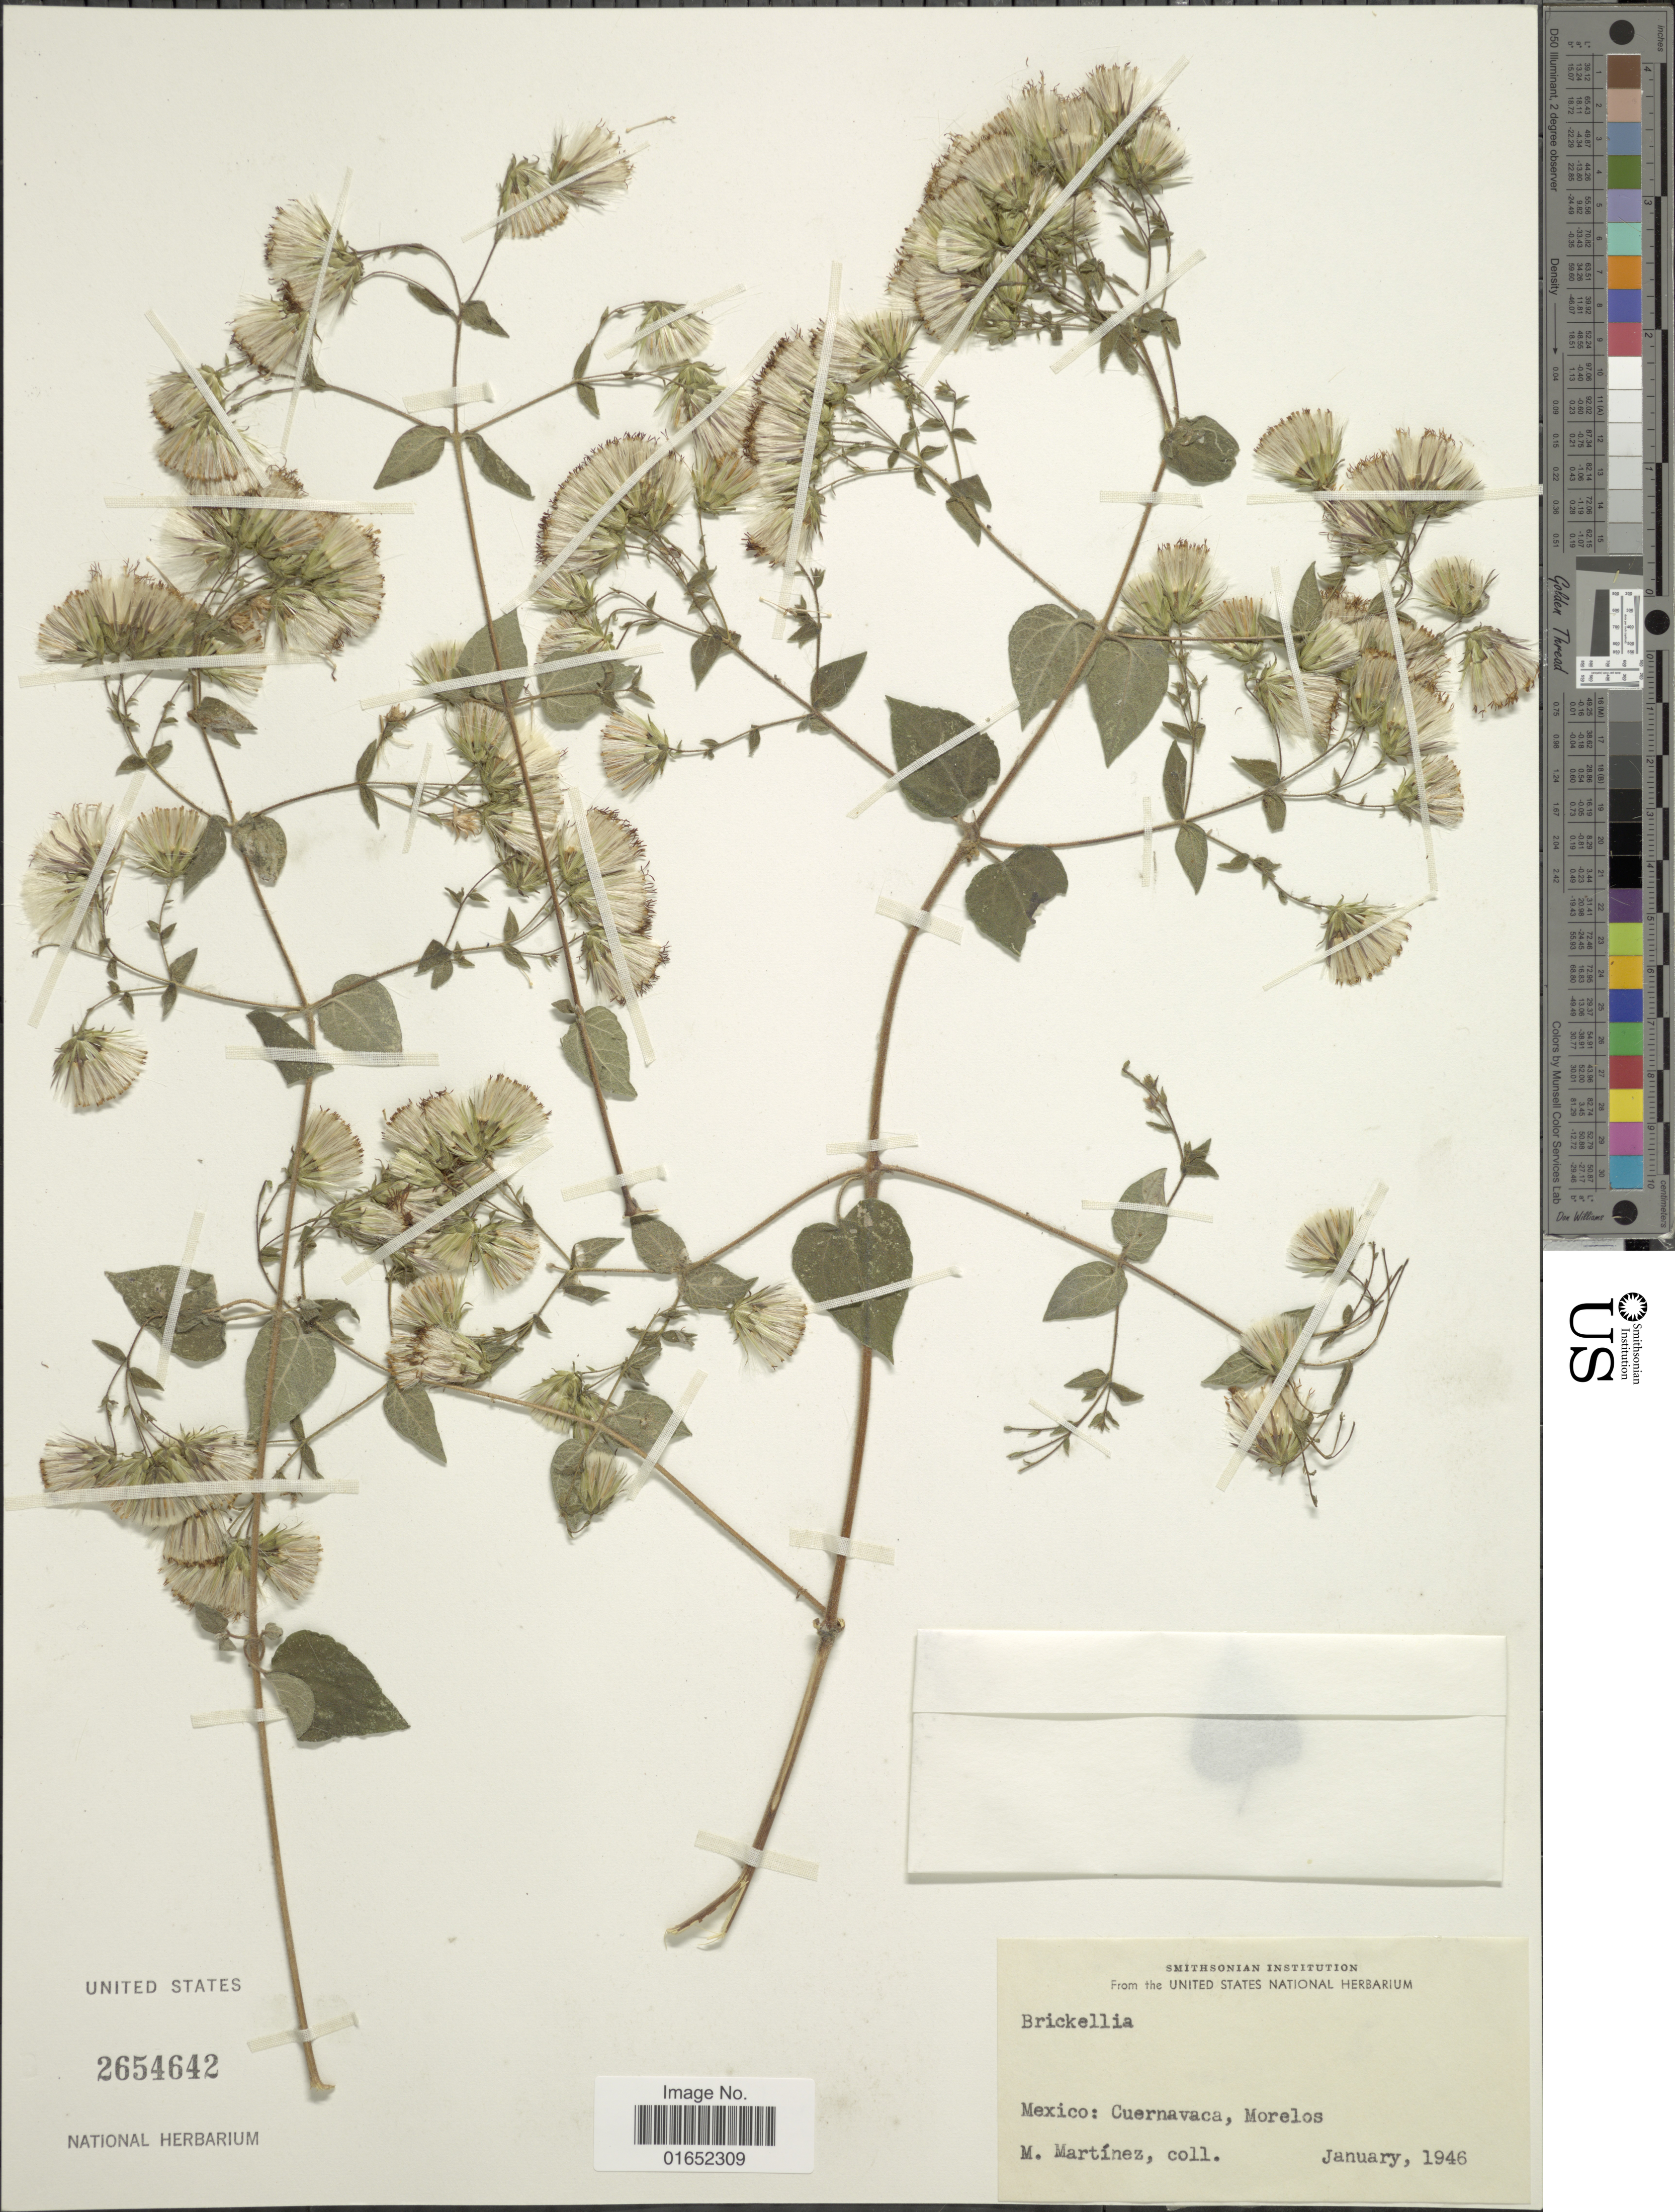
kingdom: Plantae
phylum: Tracheophyta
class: Magnoliopsida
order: Asterales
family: Asteraceae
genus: Brickellia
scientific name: Brickellia squarrosa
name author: B.L. Rob. & Seaton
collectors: M. Martinez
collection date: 1946-01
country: Mexico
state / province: Morelos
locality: Cuernavaca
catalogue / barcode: US 2654642